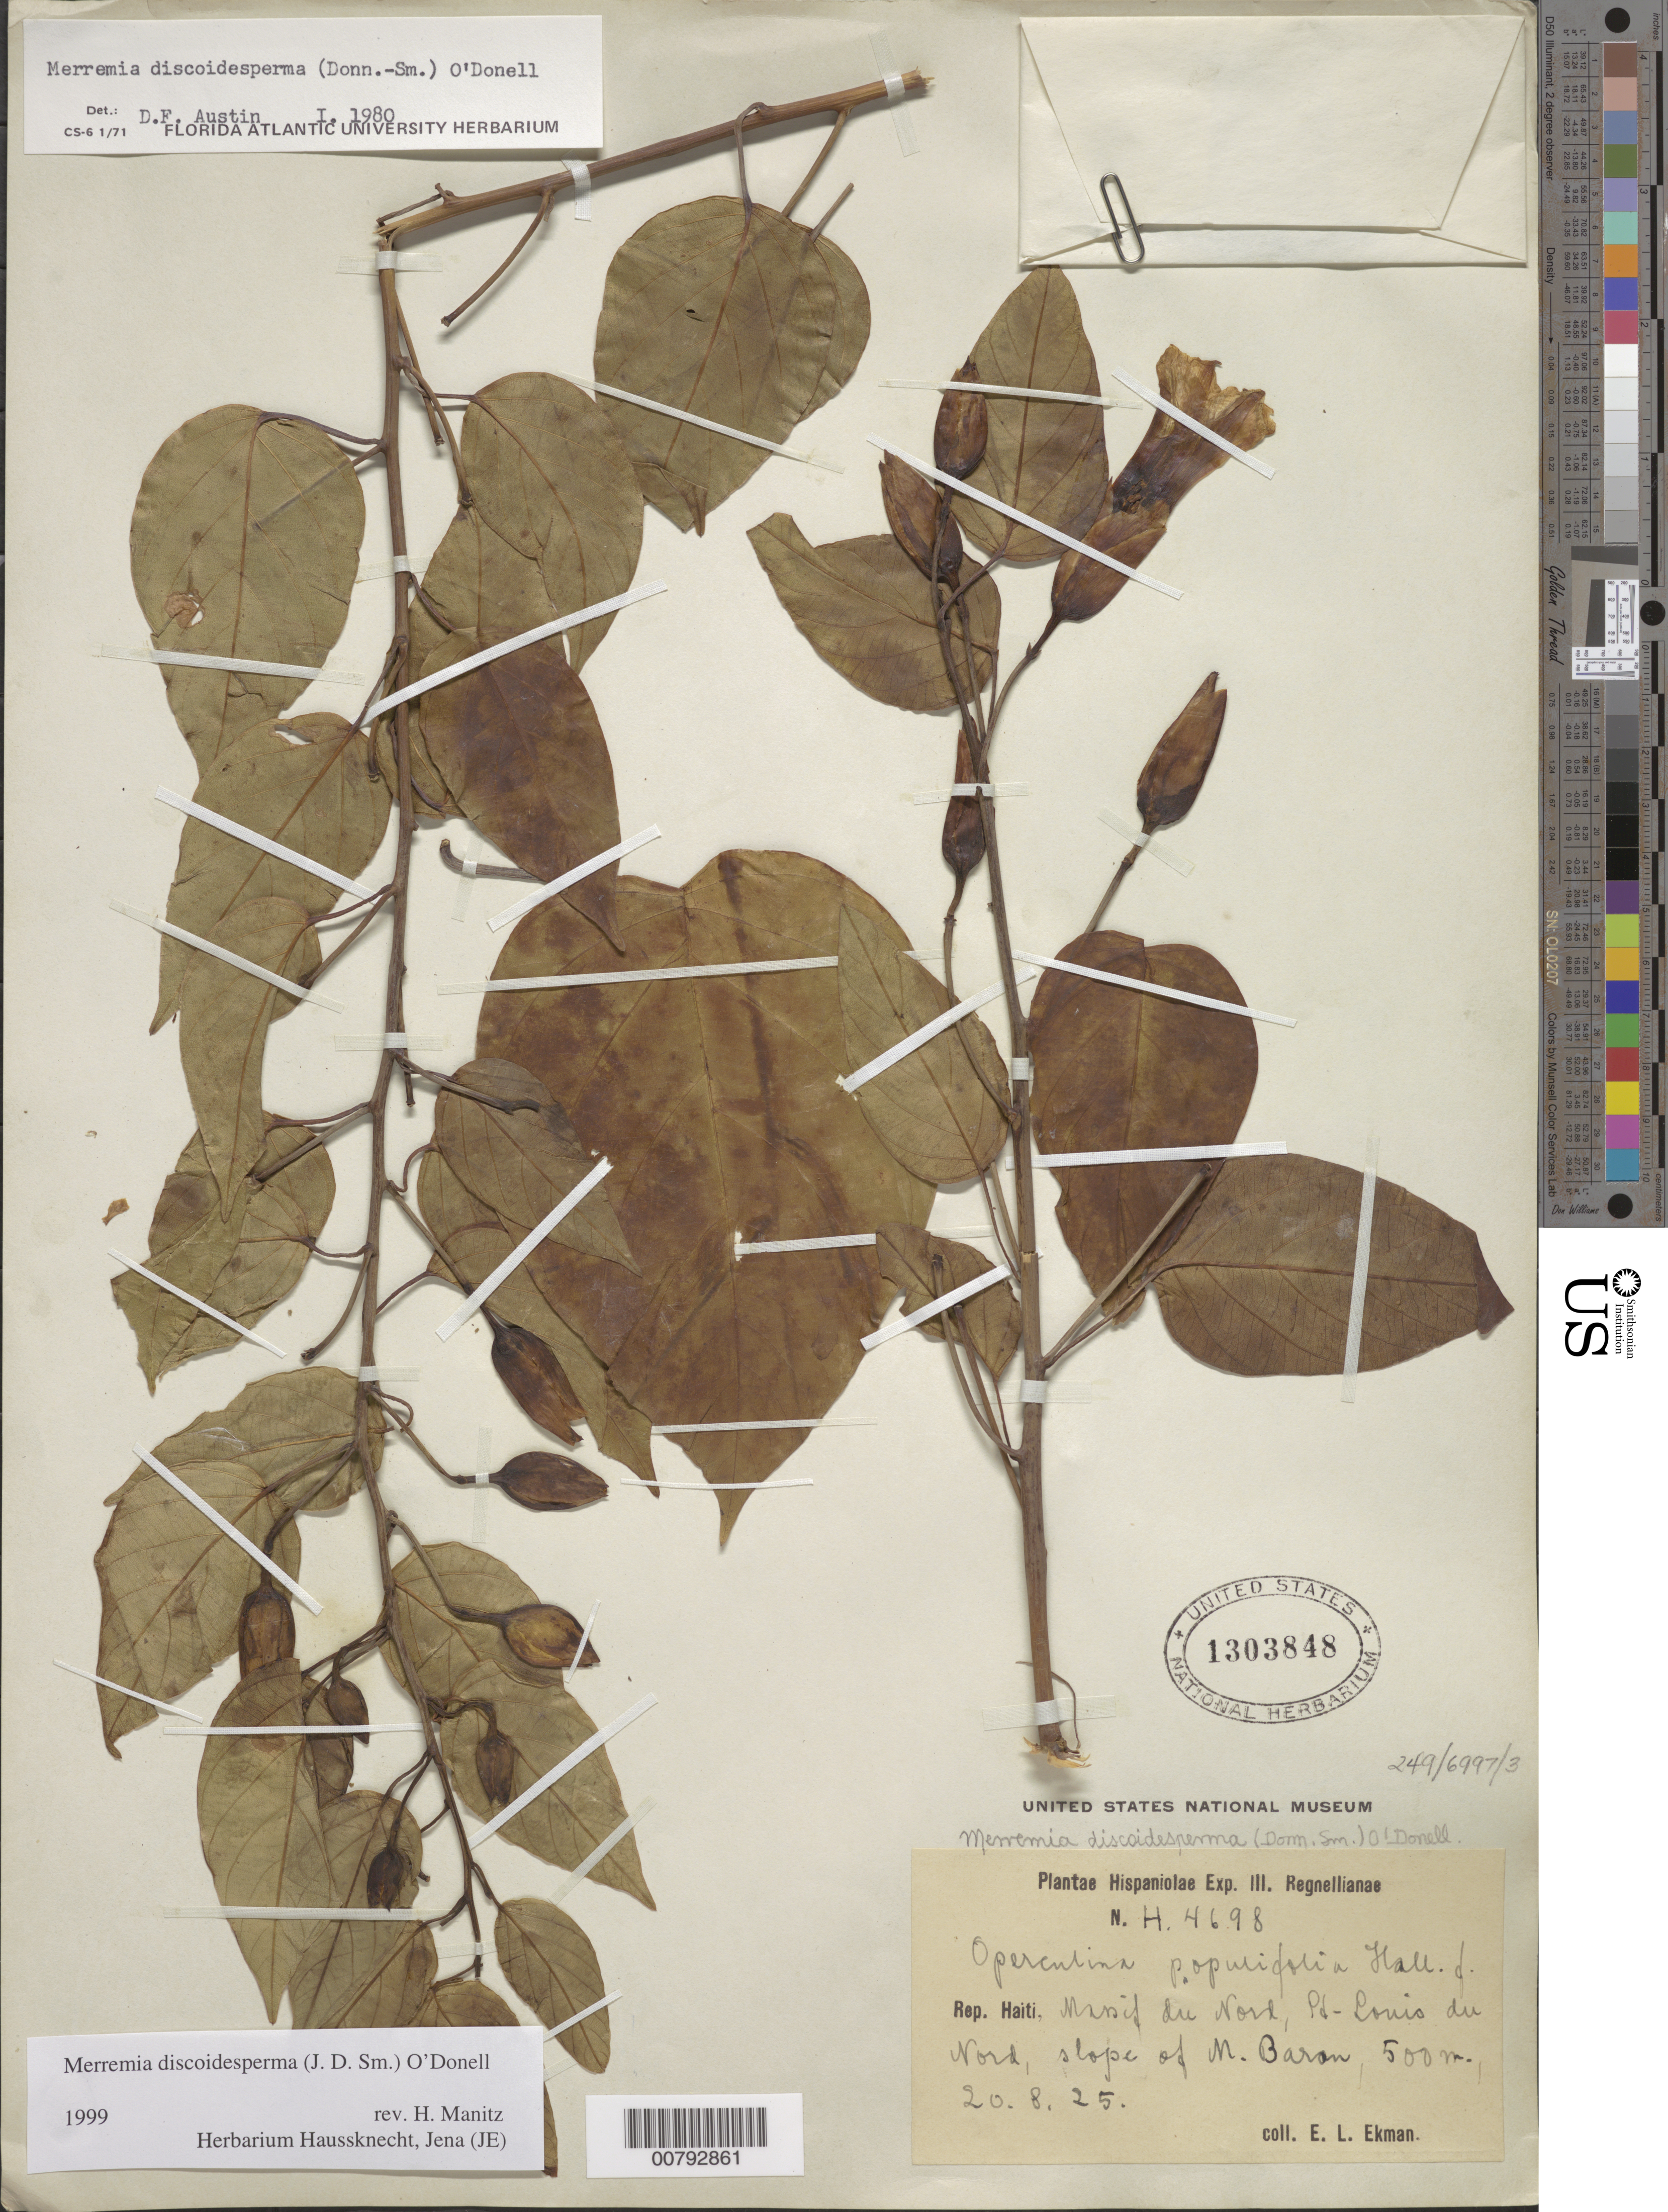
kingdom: Plantae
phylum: Tracheophyta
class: Magnoliopsida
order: Solanales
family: Convolvulaceae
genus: Distimake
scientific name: Distimake discoidesperma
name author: (Donn. Sm.) A. R. Simões & Sim.-Bianch.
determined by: Strong, Mark T., (BOT), Smithsonian Institution - National Museum of Natural History (UNITED STATES)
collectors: E. L. Ekman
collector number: H 4698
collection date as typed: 20 Aug 1925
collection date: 1925-08-20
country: Haiti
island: Hispaniola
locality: Massif du Nord, St. Louis du Nord, slope of M. Baron.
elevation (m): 500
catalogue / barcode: US 1303848